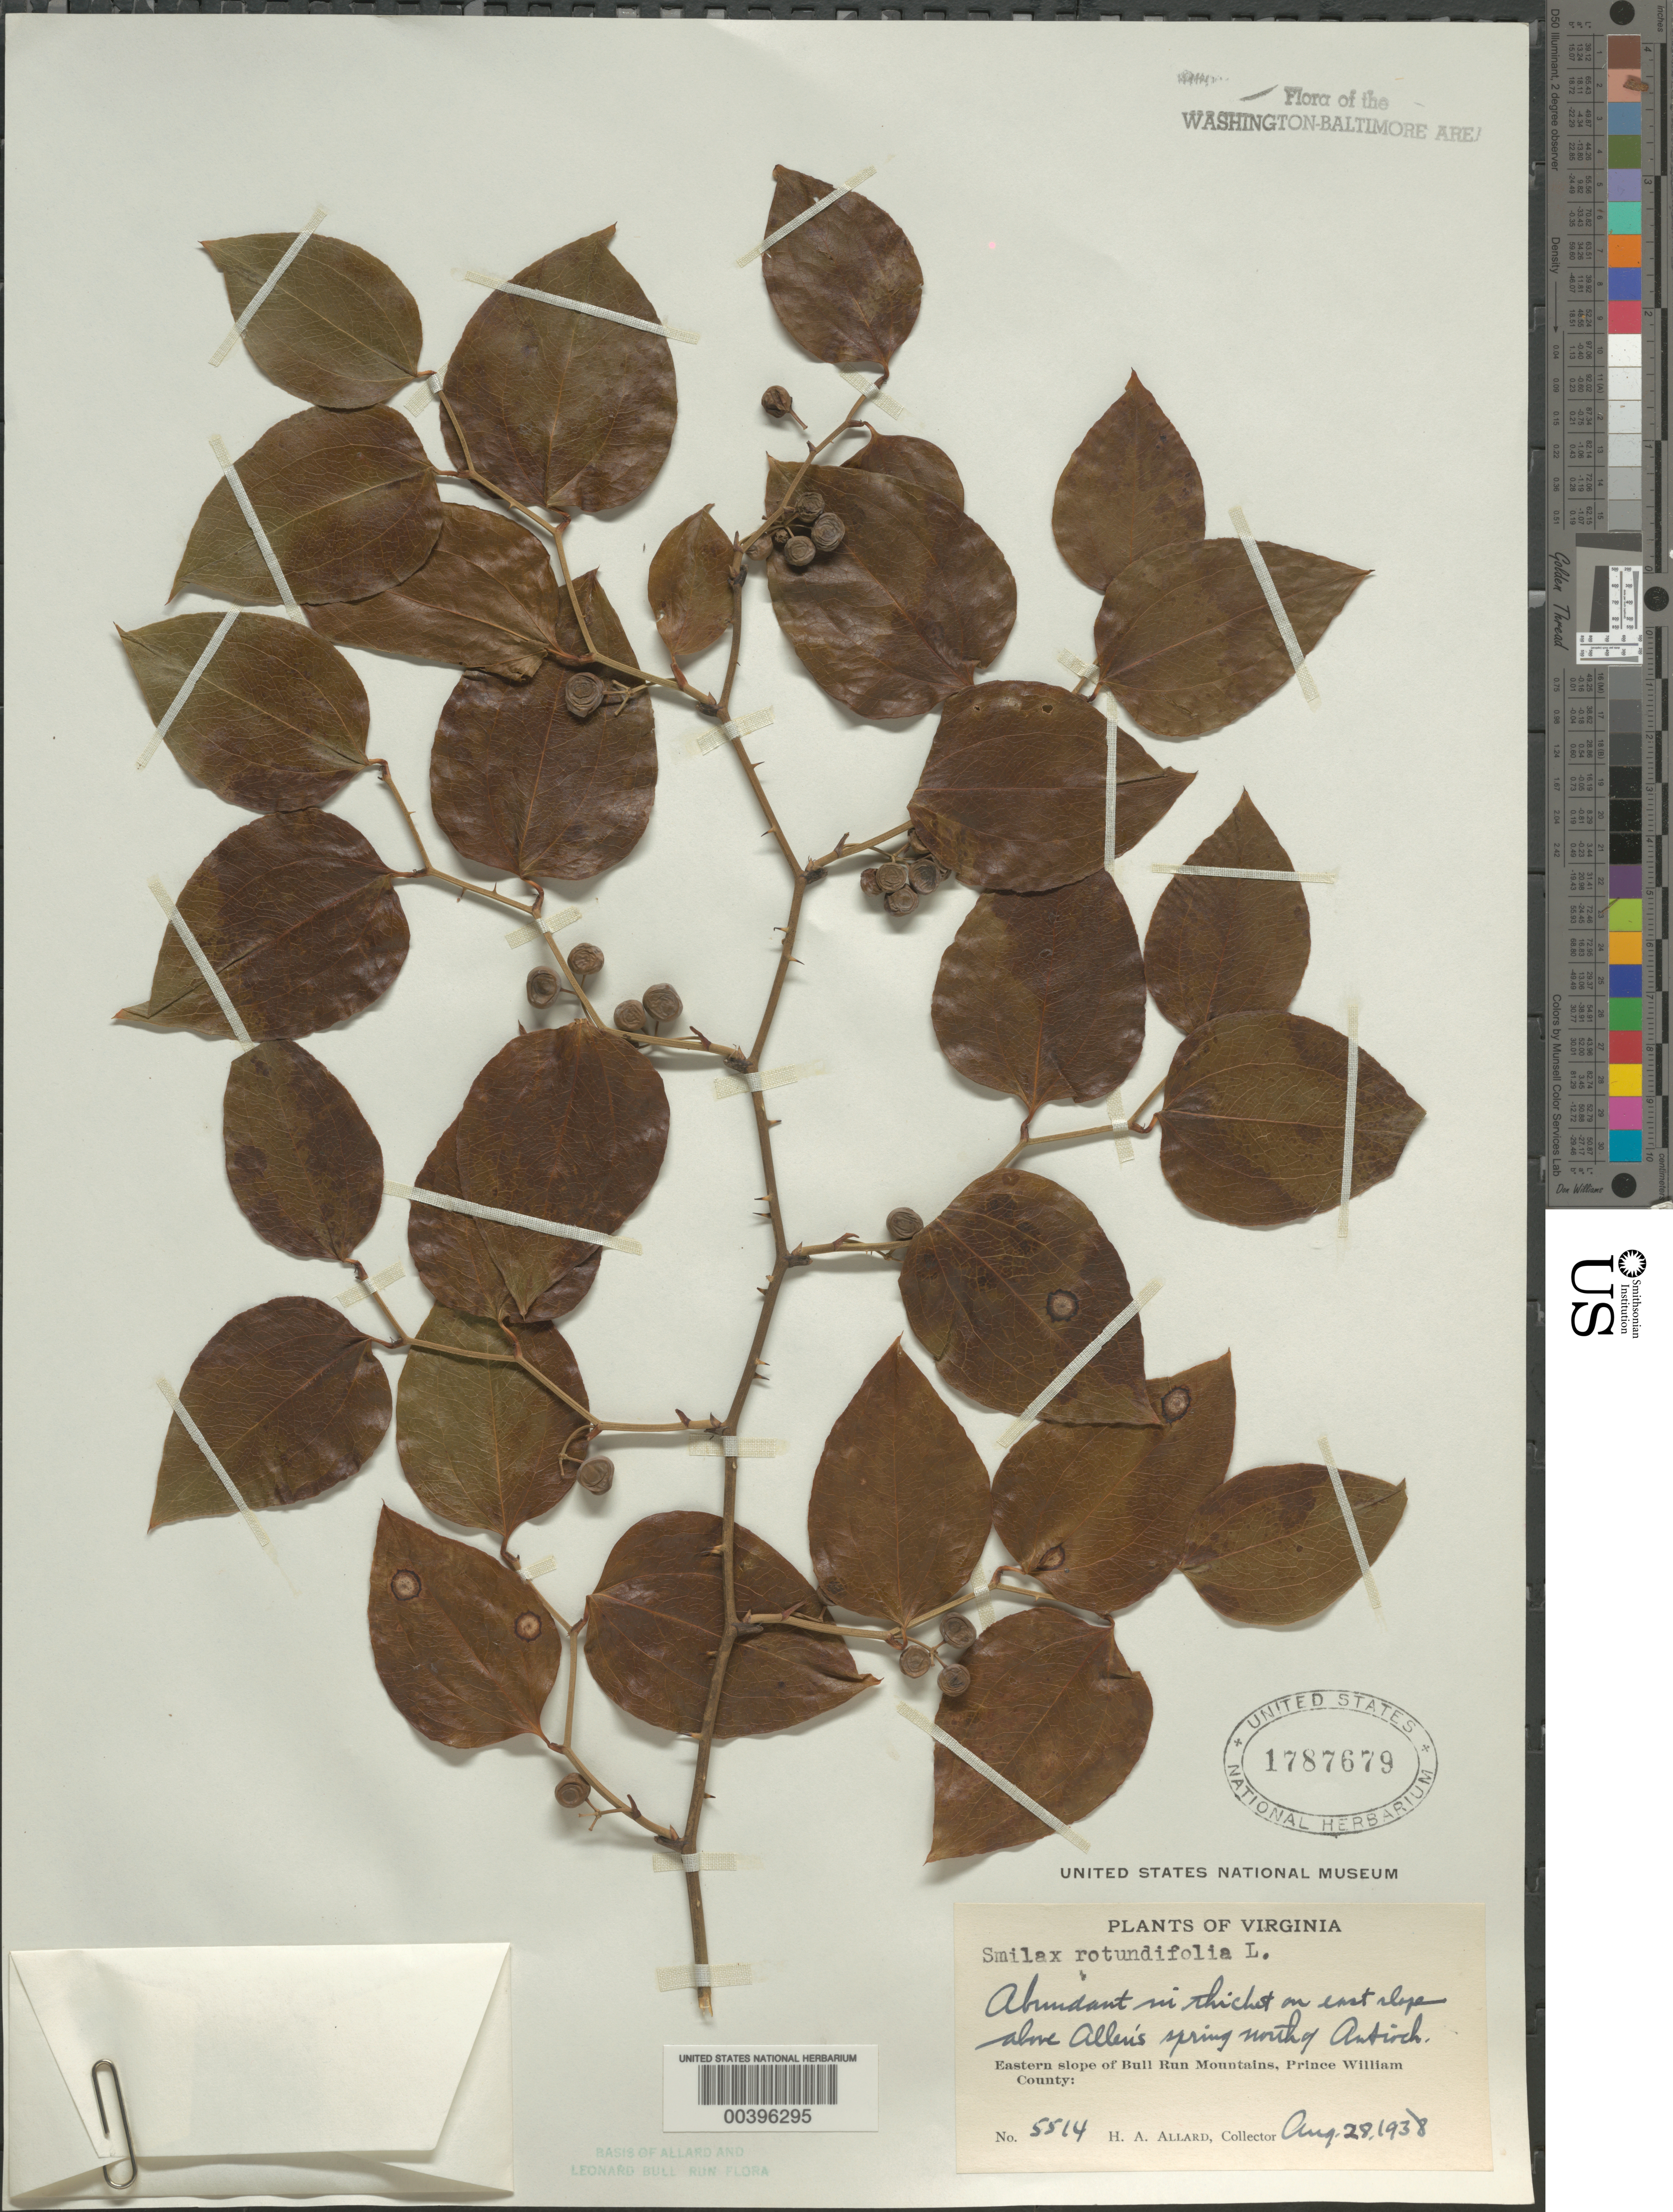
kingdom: Plantae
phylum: Tracheophyta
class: Liliopsida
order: Liliales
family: Smilacaceae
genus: Smilax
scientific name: Smilax rotundifolia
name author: L.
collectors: H. A. Allard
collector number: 5514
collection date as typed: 28 Aug 1938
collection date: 1938-08-28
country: United States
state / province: Virginia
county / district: Prince William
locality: Allens Spring, north of Antioch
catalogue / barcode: US 1787679